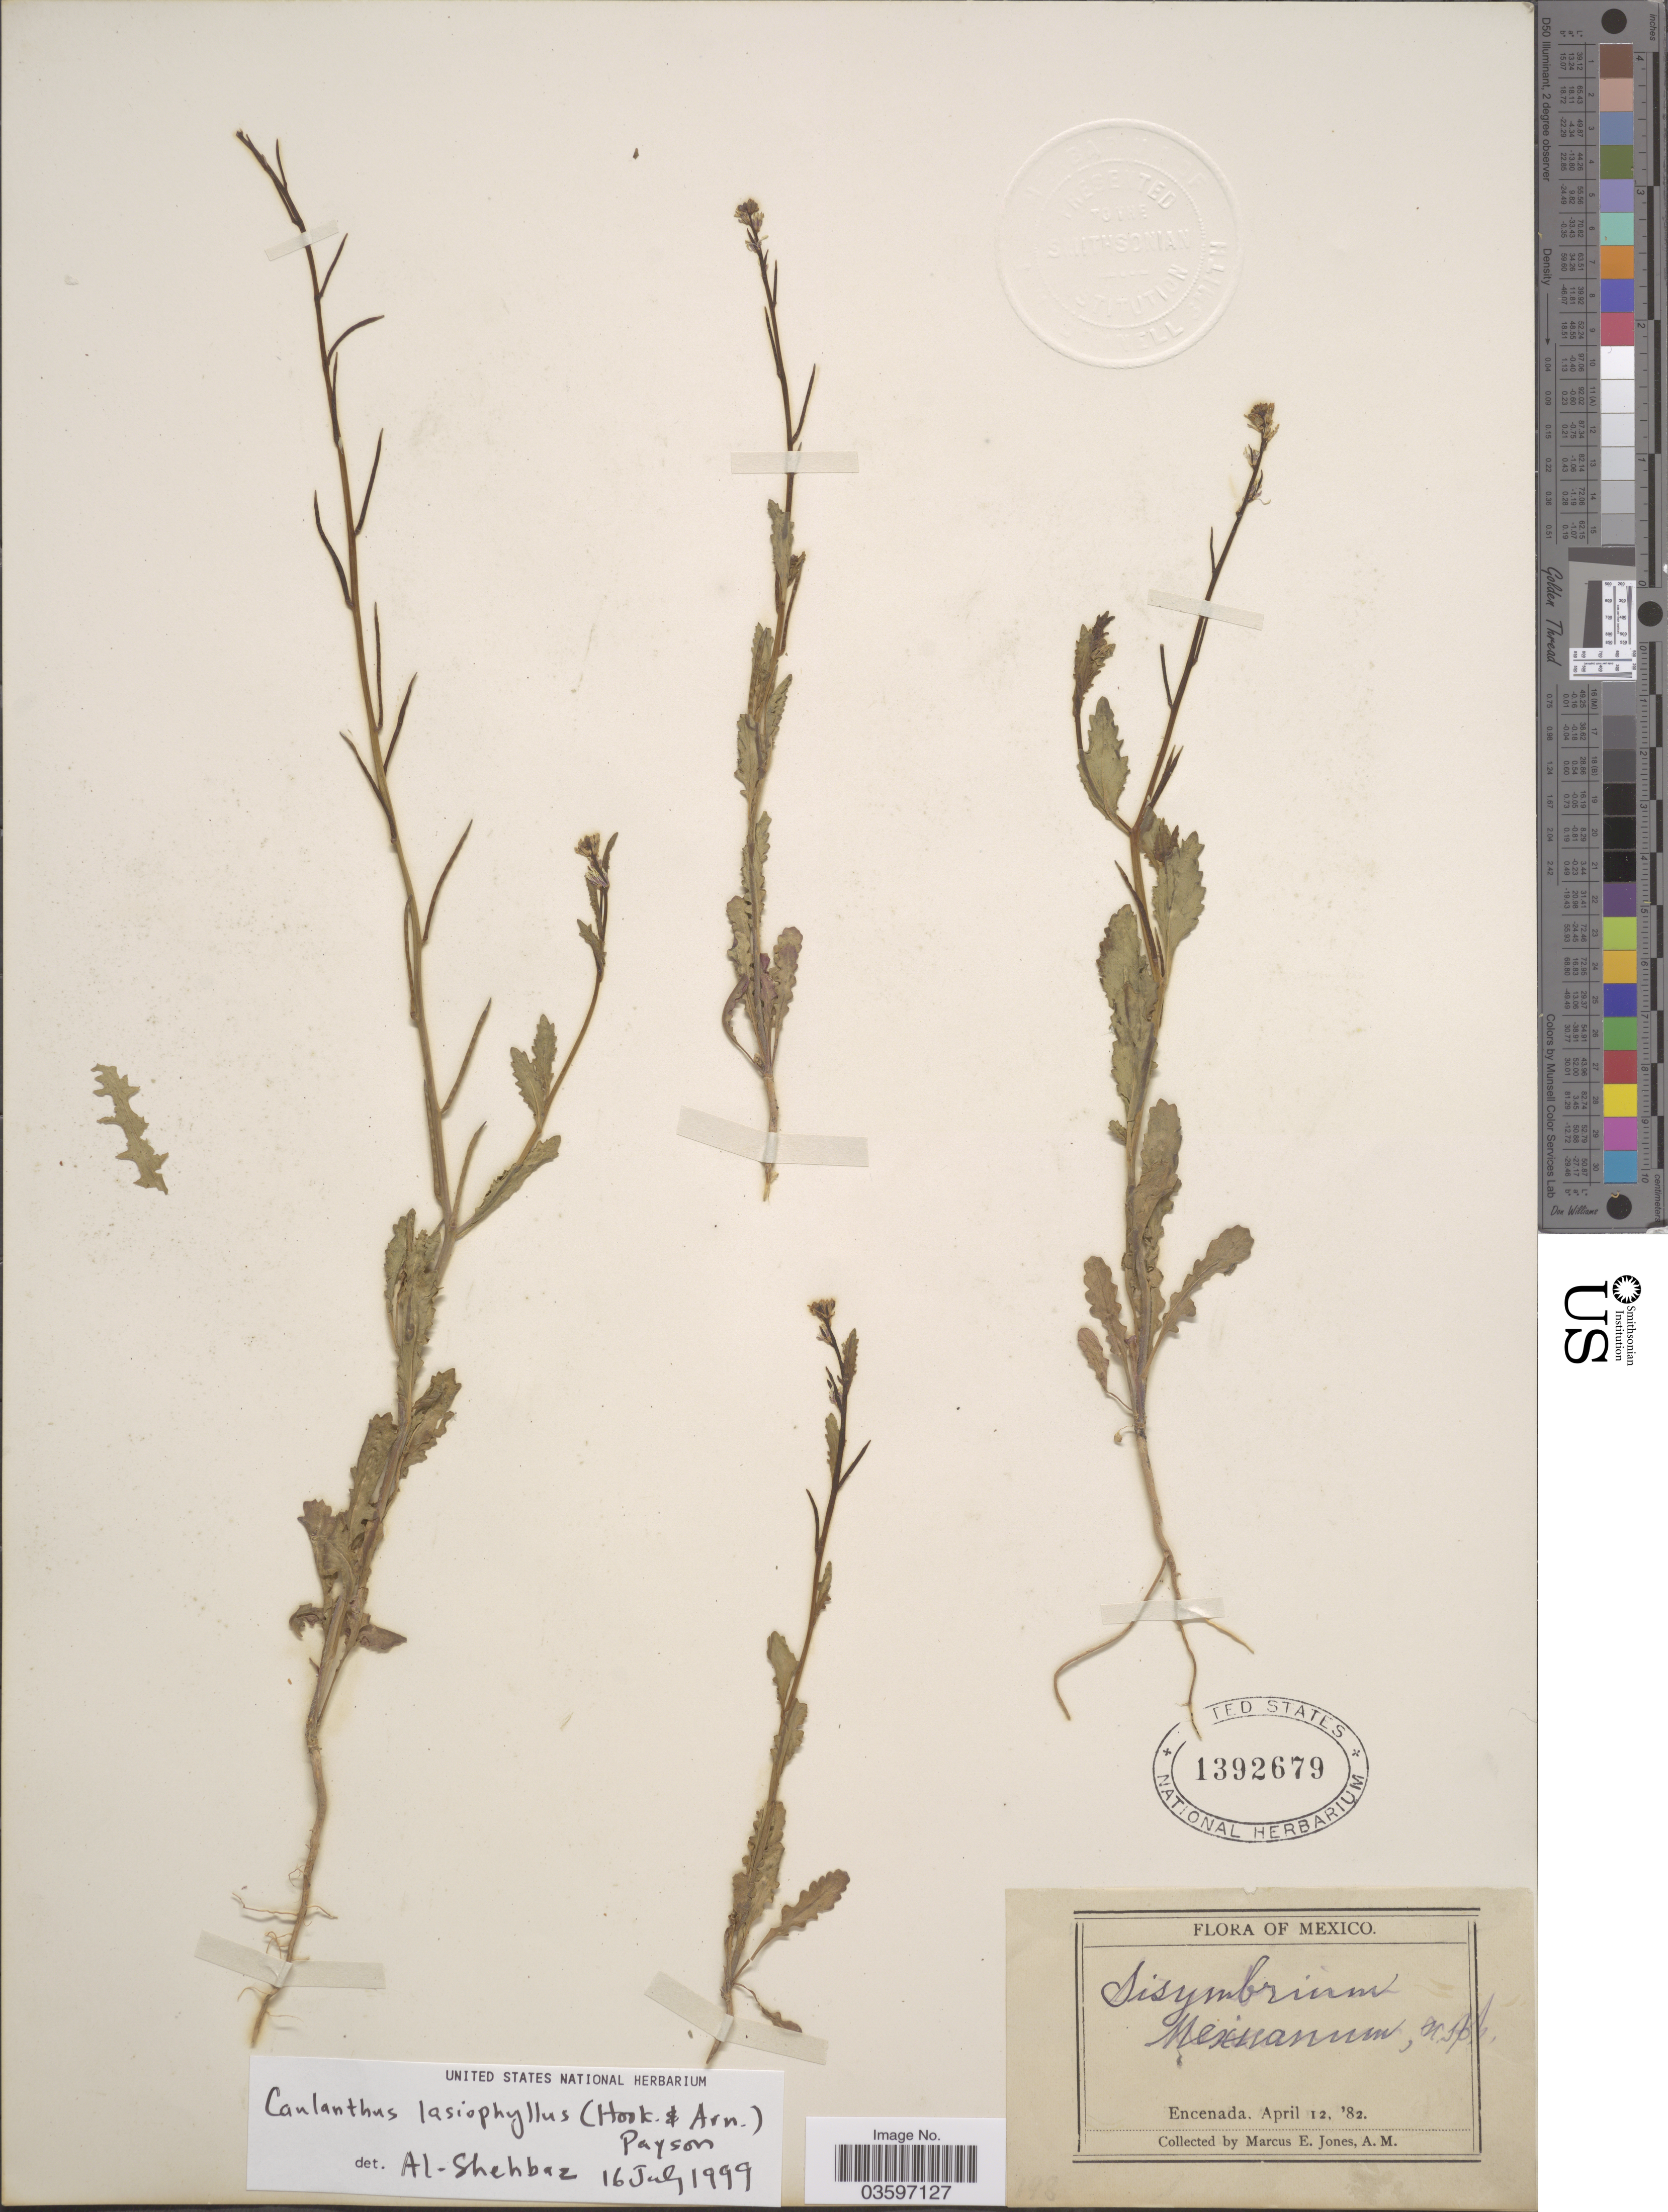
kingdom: Plantae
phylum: Tracheophyta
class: Magnoliopsida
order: Brassicales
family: Brassicaceae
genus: Caulanthus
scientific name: Caulanthus lasiophyllus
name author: (Hook. & Arn.) Payson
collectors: M. E. Jones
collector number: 148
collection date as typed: Transcribed d/m/y: 12/4/82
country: Mexico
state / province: México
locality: Encenada.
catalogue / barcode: US 1392679